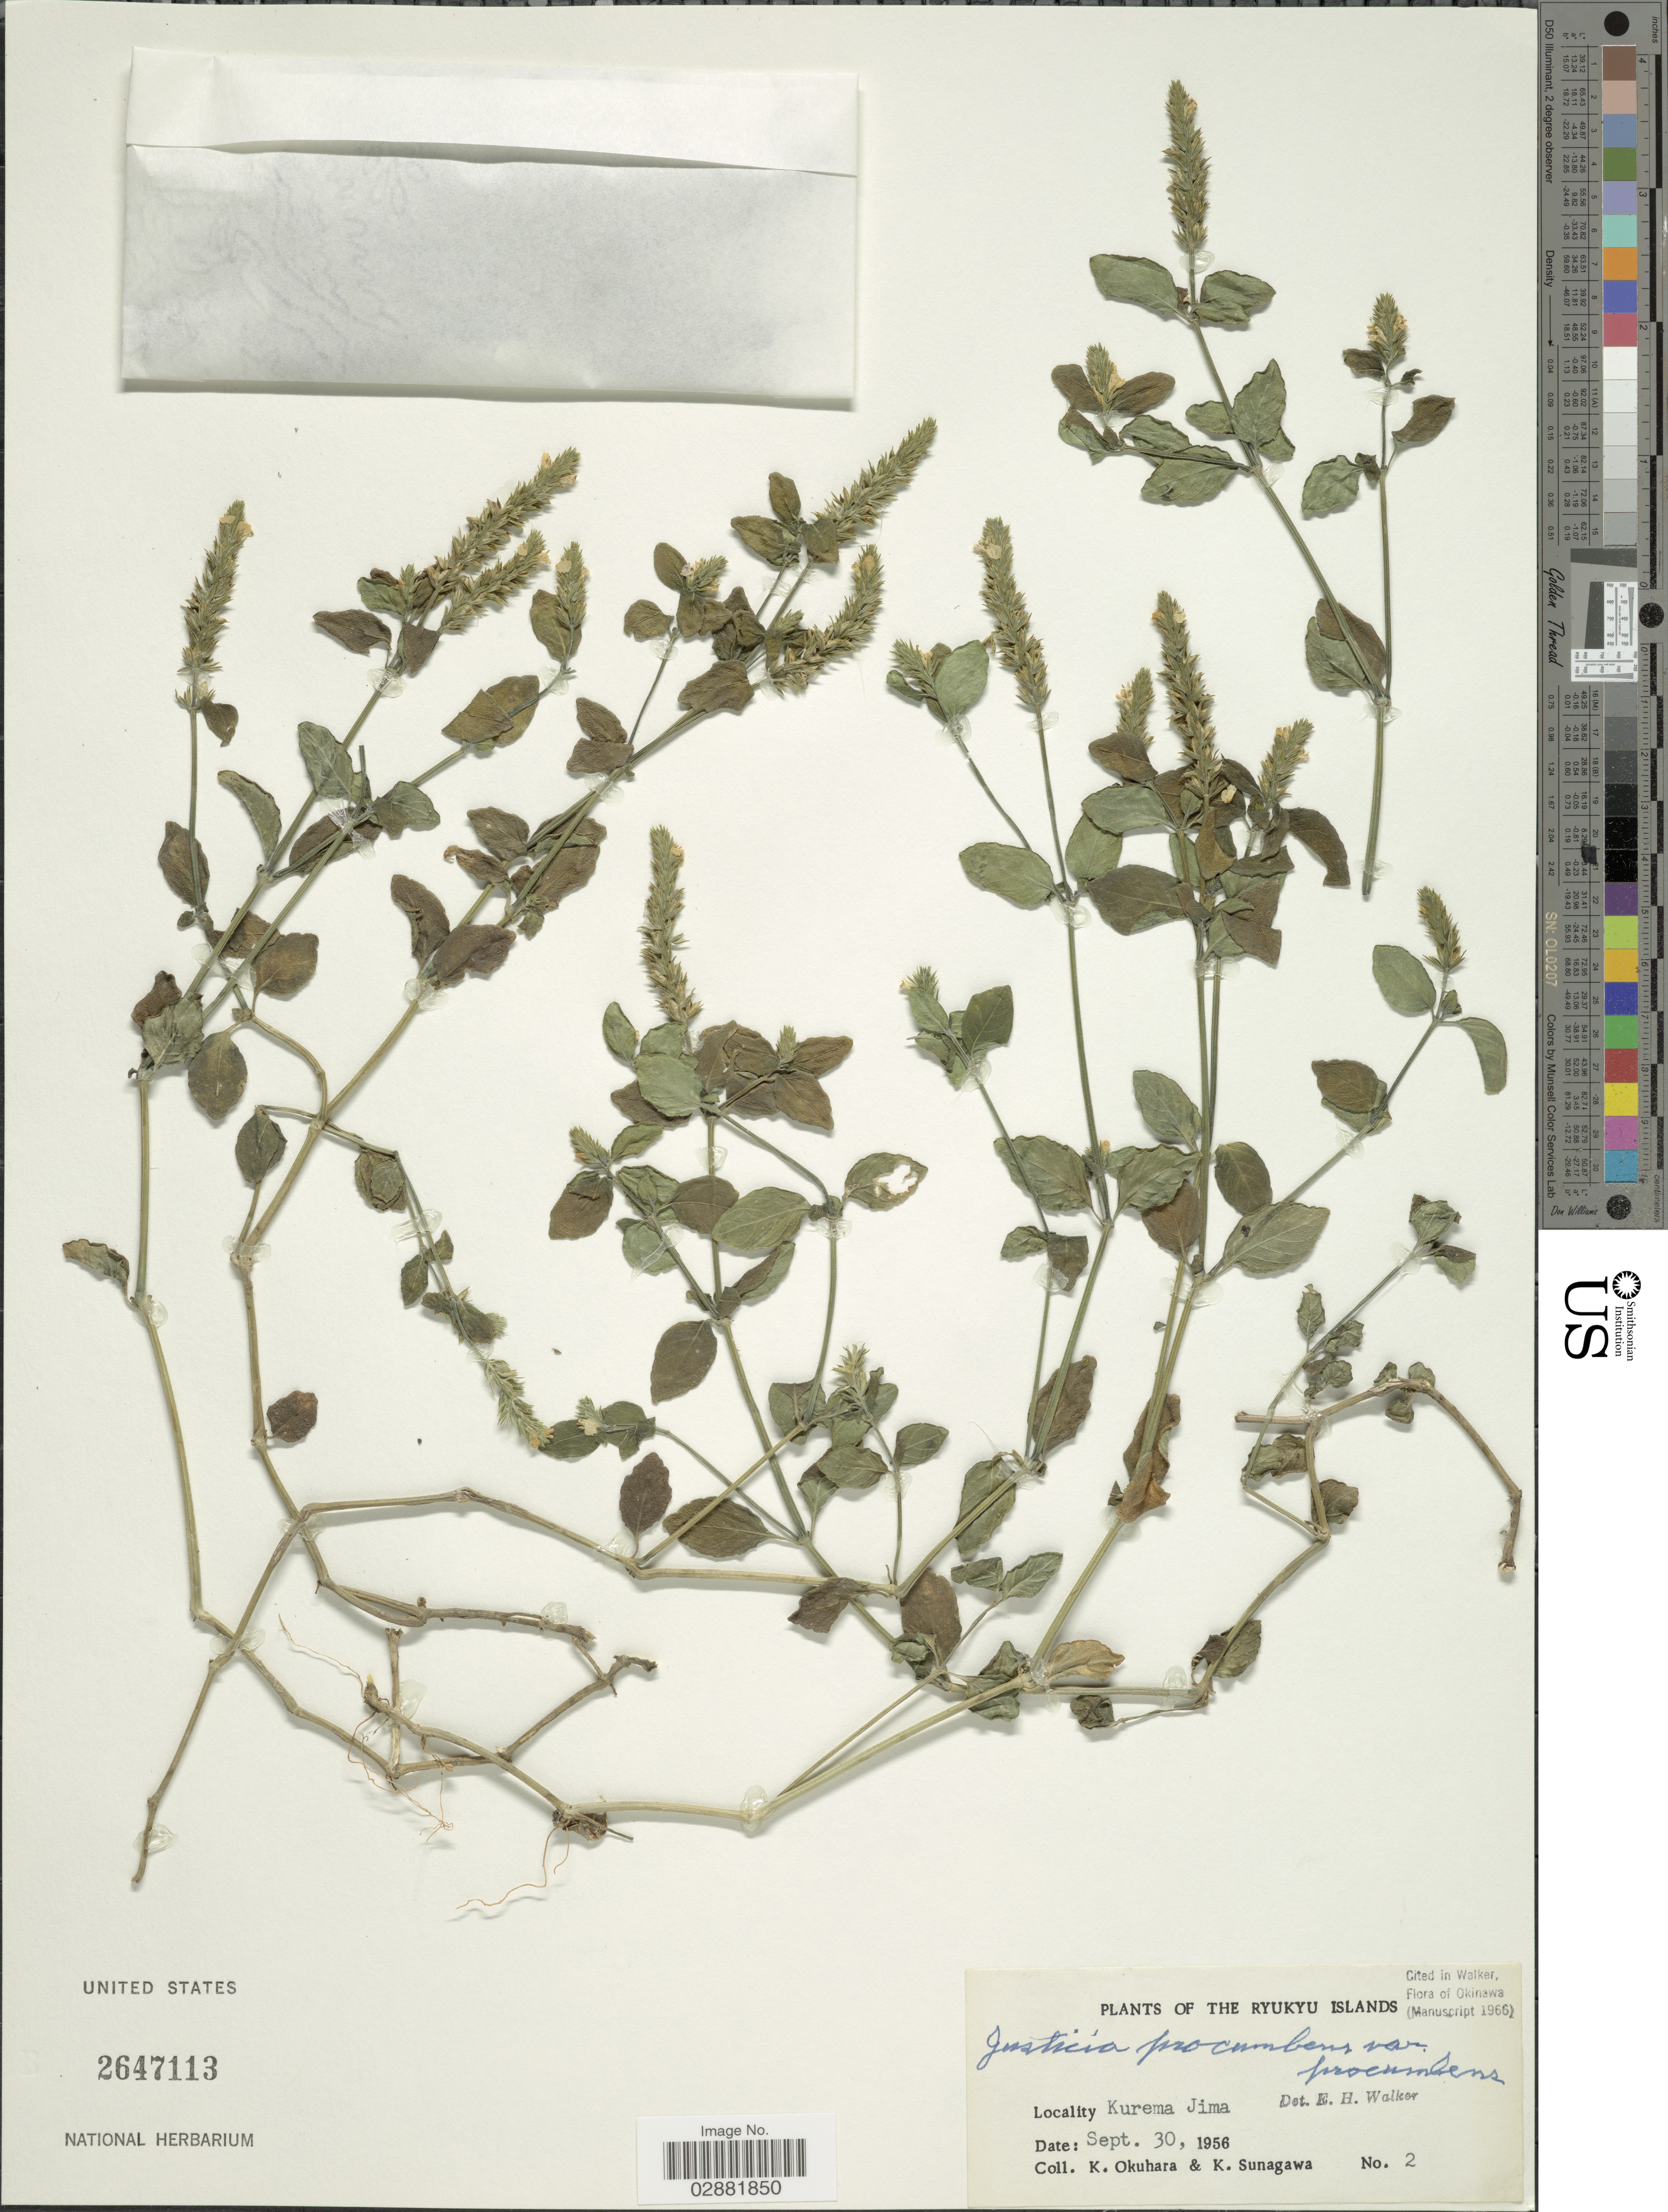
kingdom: Plantae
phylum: Tracheophyta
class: Magnoliopsida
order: Lamiales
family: Acanthaceae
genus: Justicia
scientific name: Justicia procumbens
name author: L.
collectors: K. Okuhara & K. Sunagawa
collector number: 2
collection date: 1956-09-30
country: Japan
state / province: Okinawa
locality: Ryukyu Islands, Kurema Jima.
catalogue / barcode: US 2647113